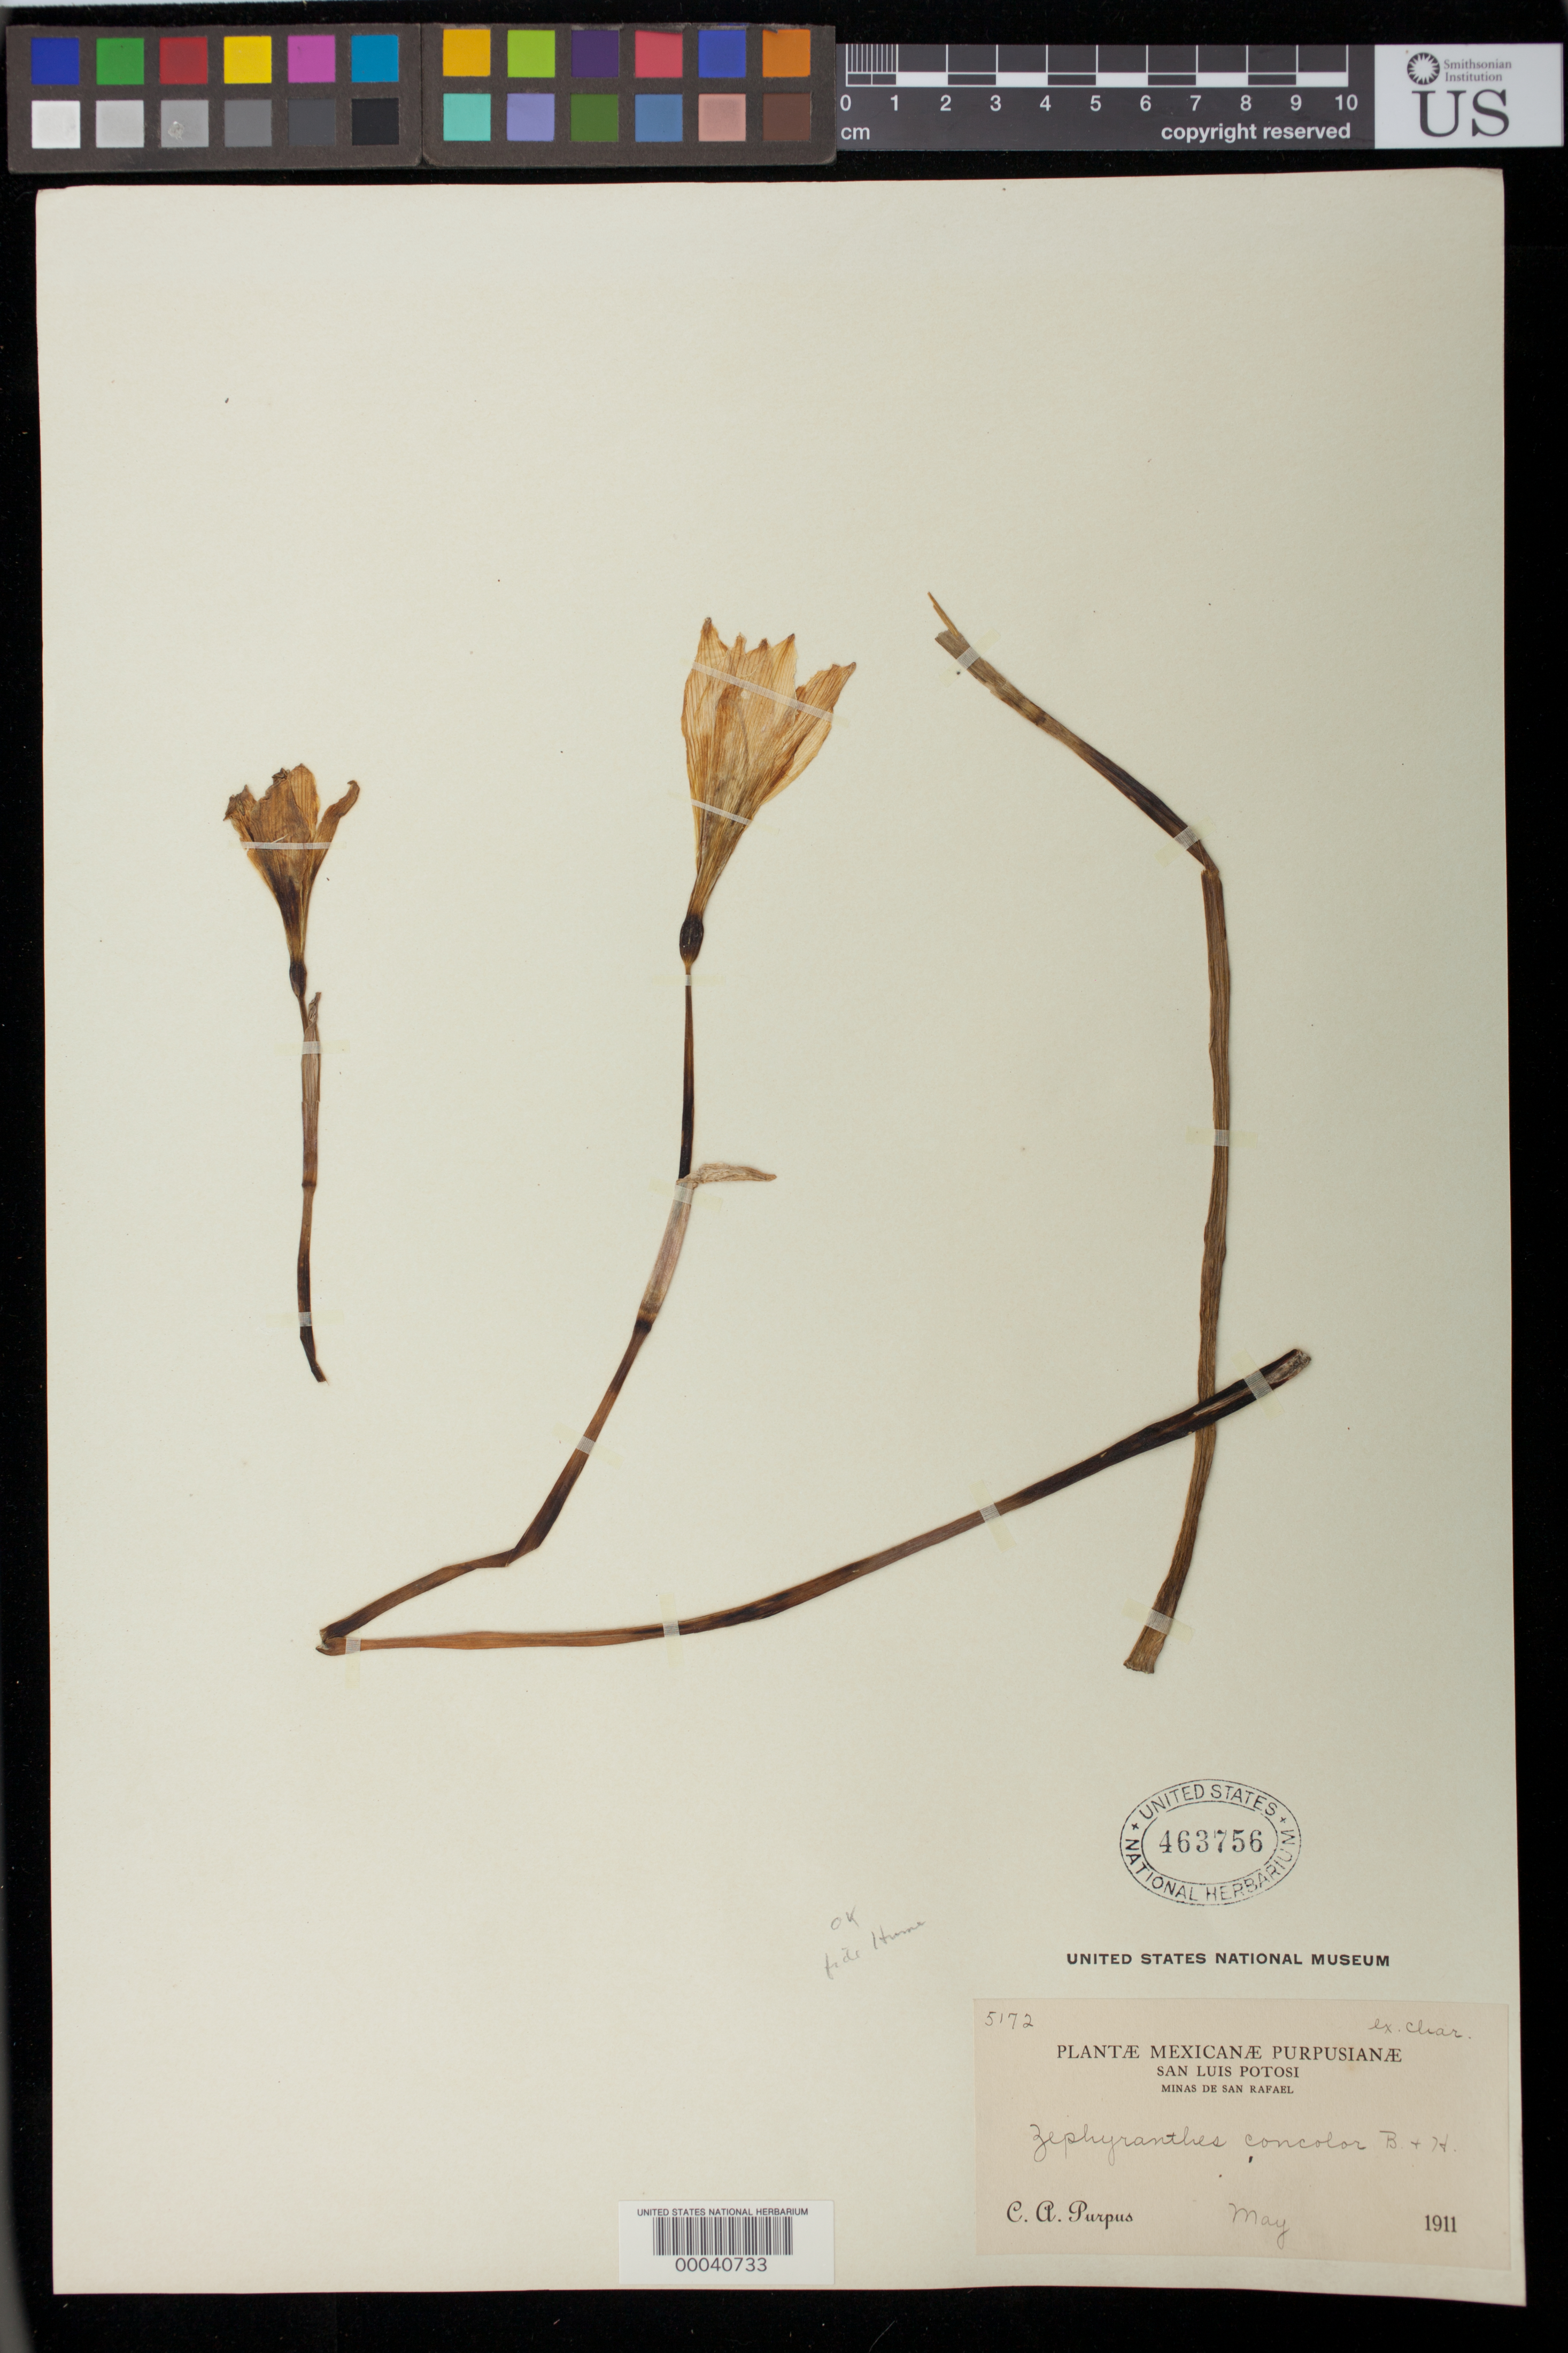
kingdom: Plantae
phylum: Tracheophyta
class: Liliopsida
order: Asparagales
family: Amaryllidaceae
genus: Zephyranthes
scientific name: Zephyranthes concolor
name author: (Lindl.) Benth. & Hook. f.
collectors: C. A. Purpus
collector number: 5172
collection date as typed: May 1911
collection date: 1911-05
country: Mexico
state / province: San Luis Potosí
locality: Minas de San Rafael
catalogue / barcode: US 463756